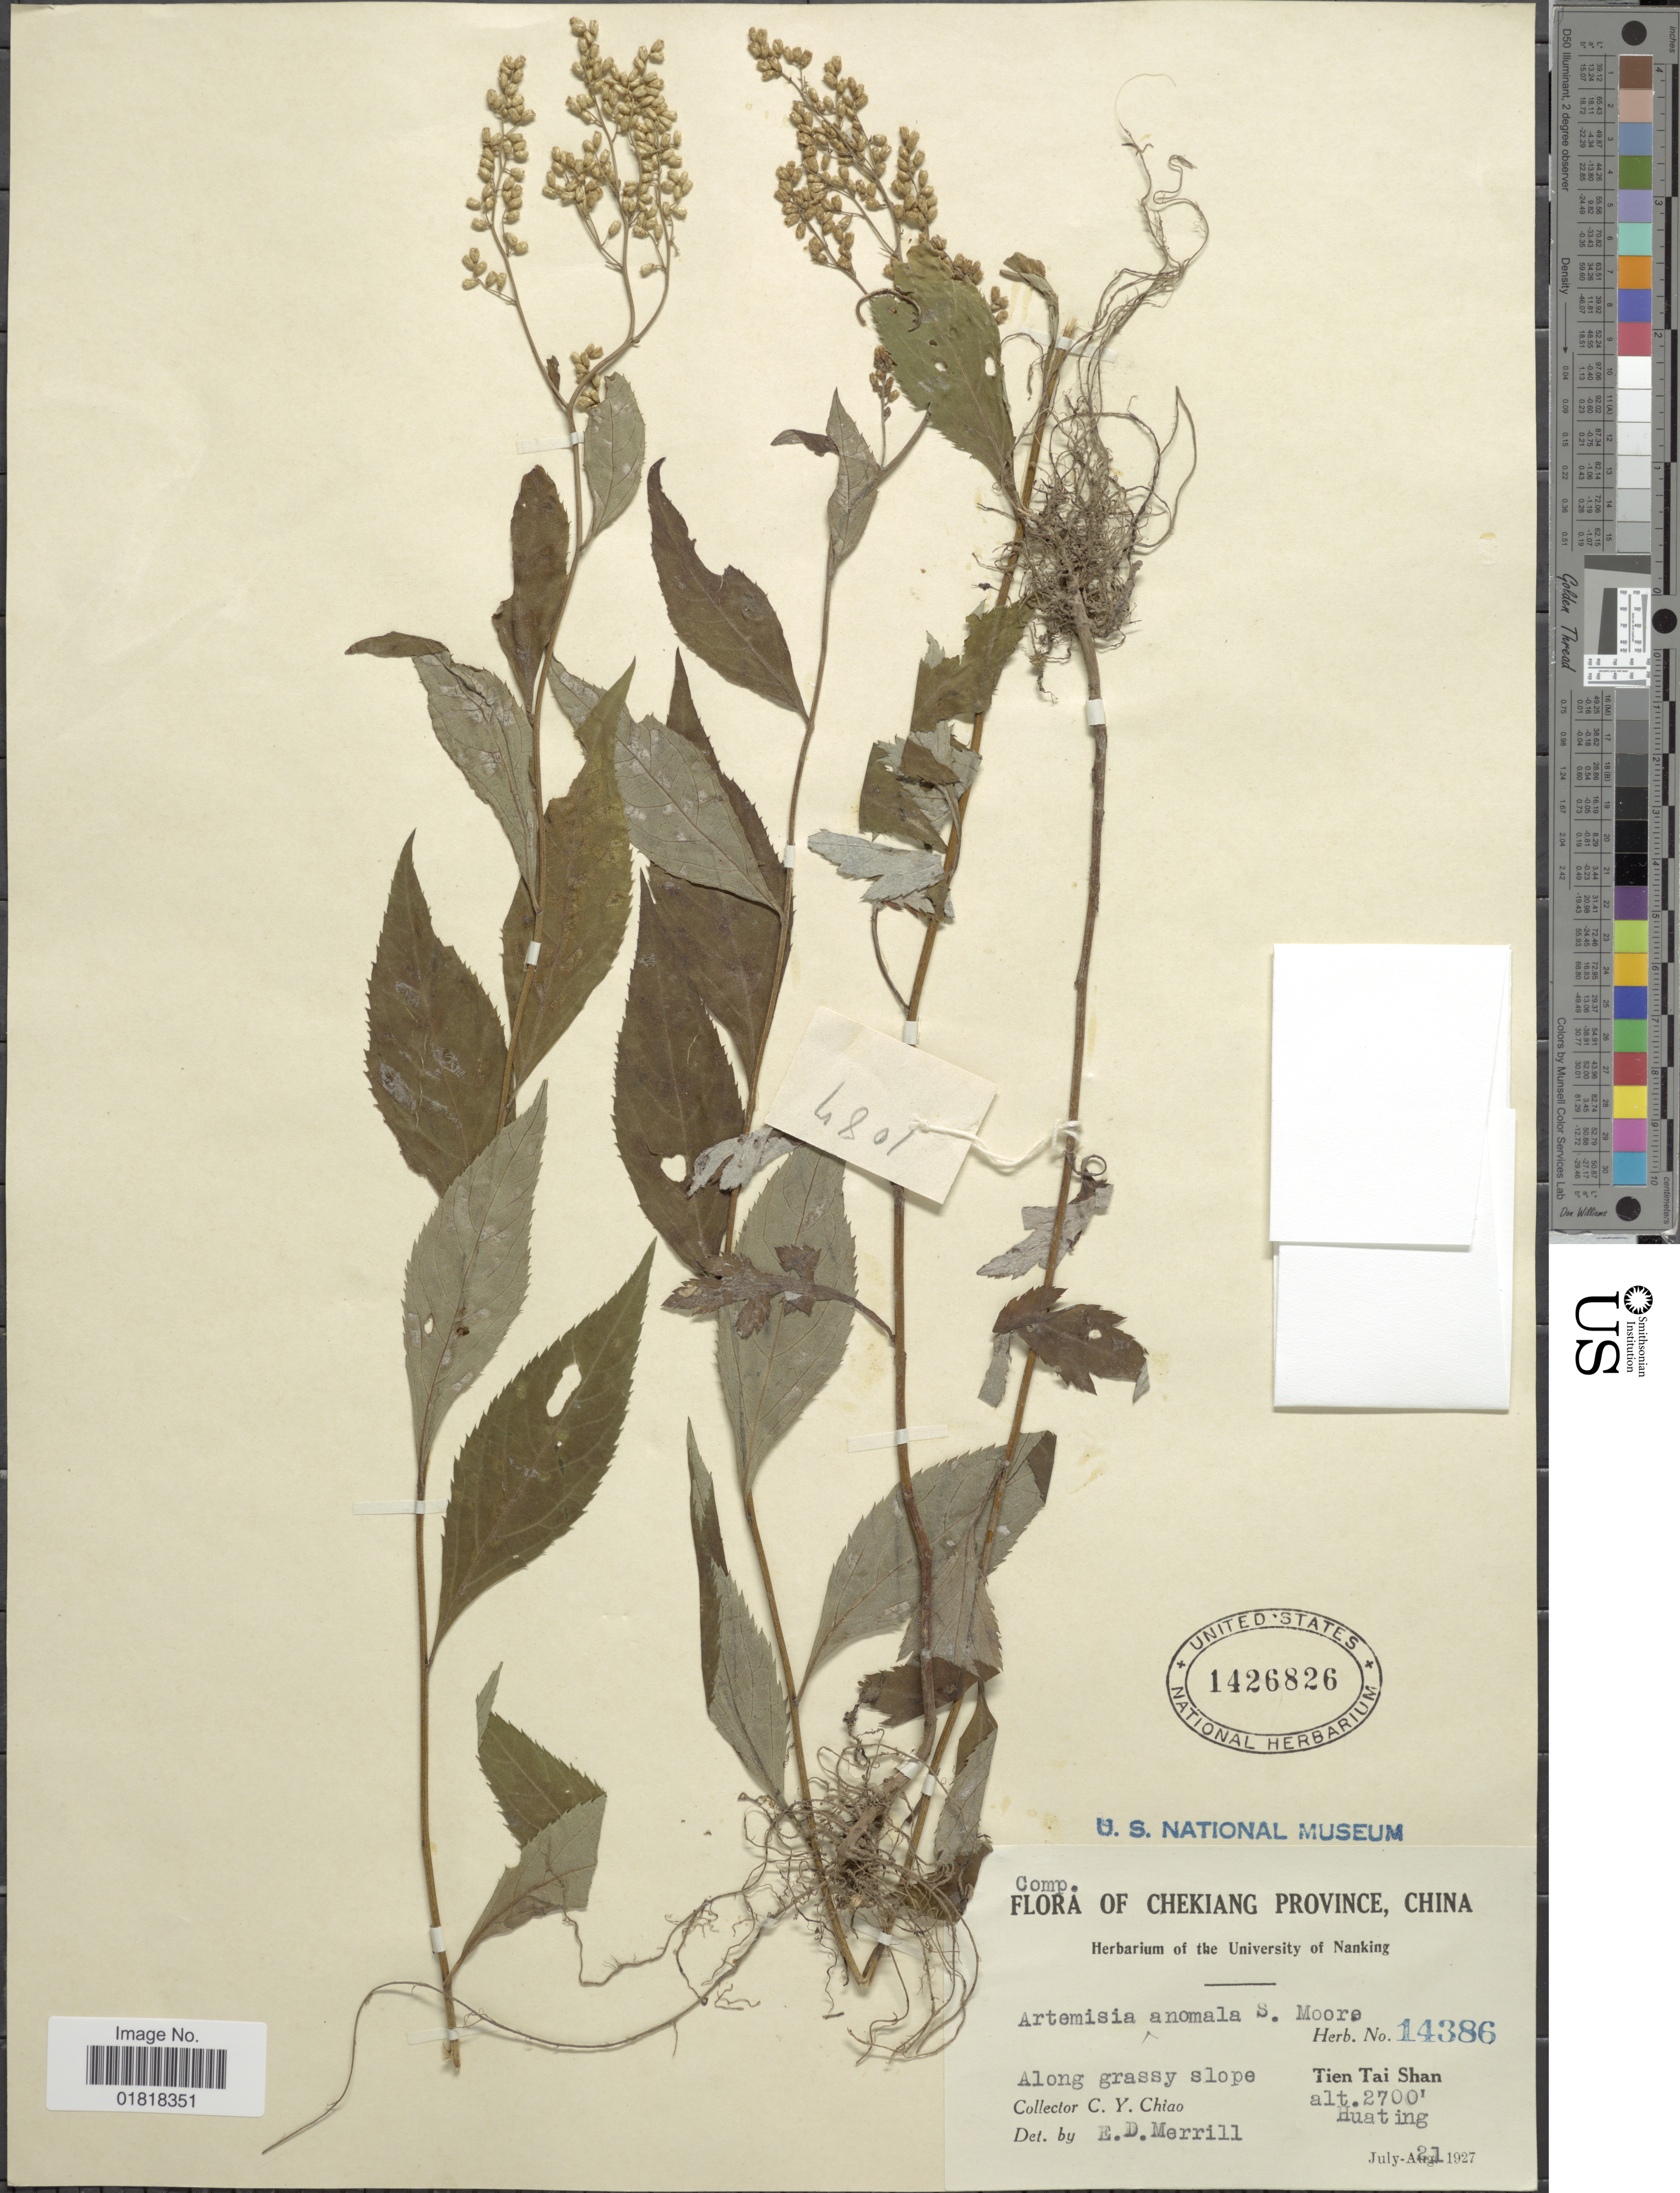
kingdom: Plantae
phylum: Tracheophyta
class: Magnoliopsida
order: Asterales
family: Asteraceae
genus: Artemisia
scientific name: Artemisia anomala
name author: S. Moore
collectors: C. Y. Chiao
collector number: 14386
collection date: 1927-07-21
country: China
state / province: Zhejiang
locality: Along grassy slope, Tien Tai Shan, Huating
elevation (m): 823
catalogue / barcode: US 1426826